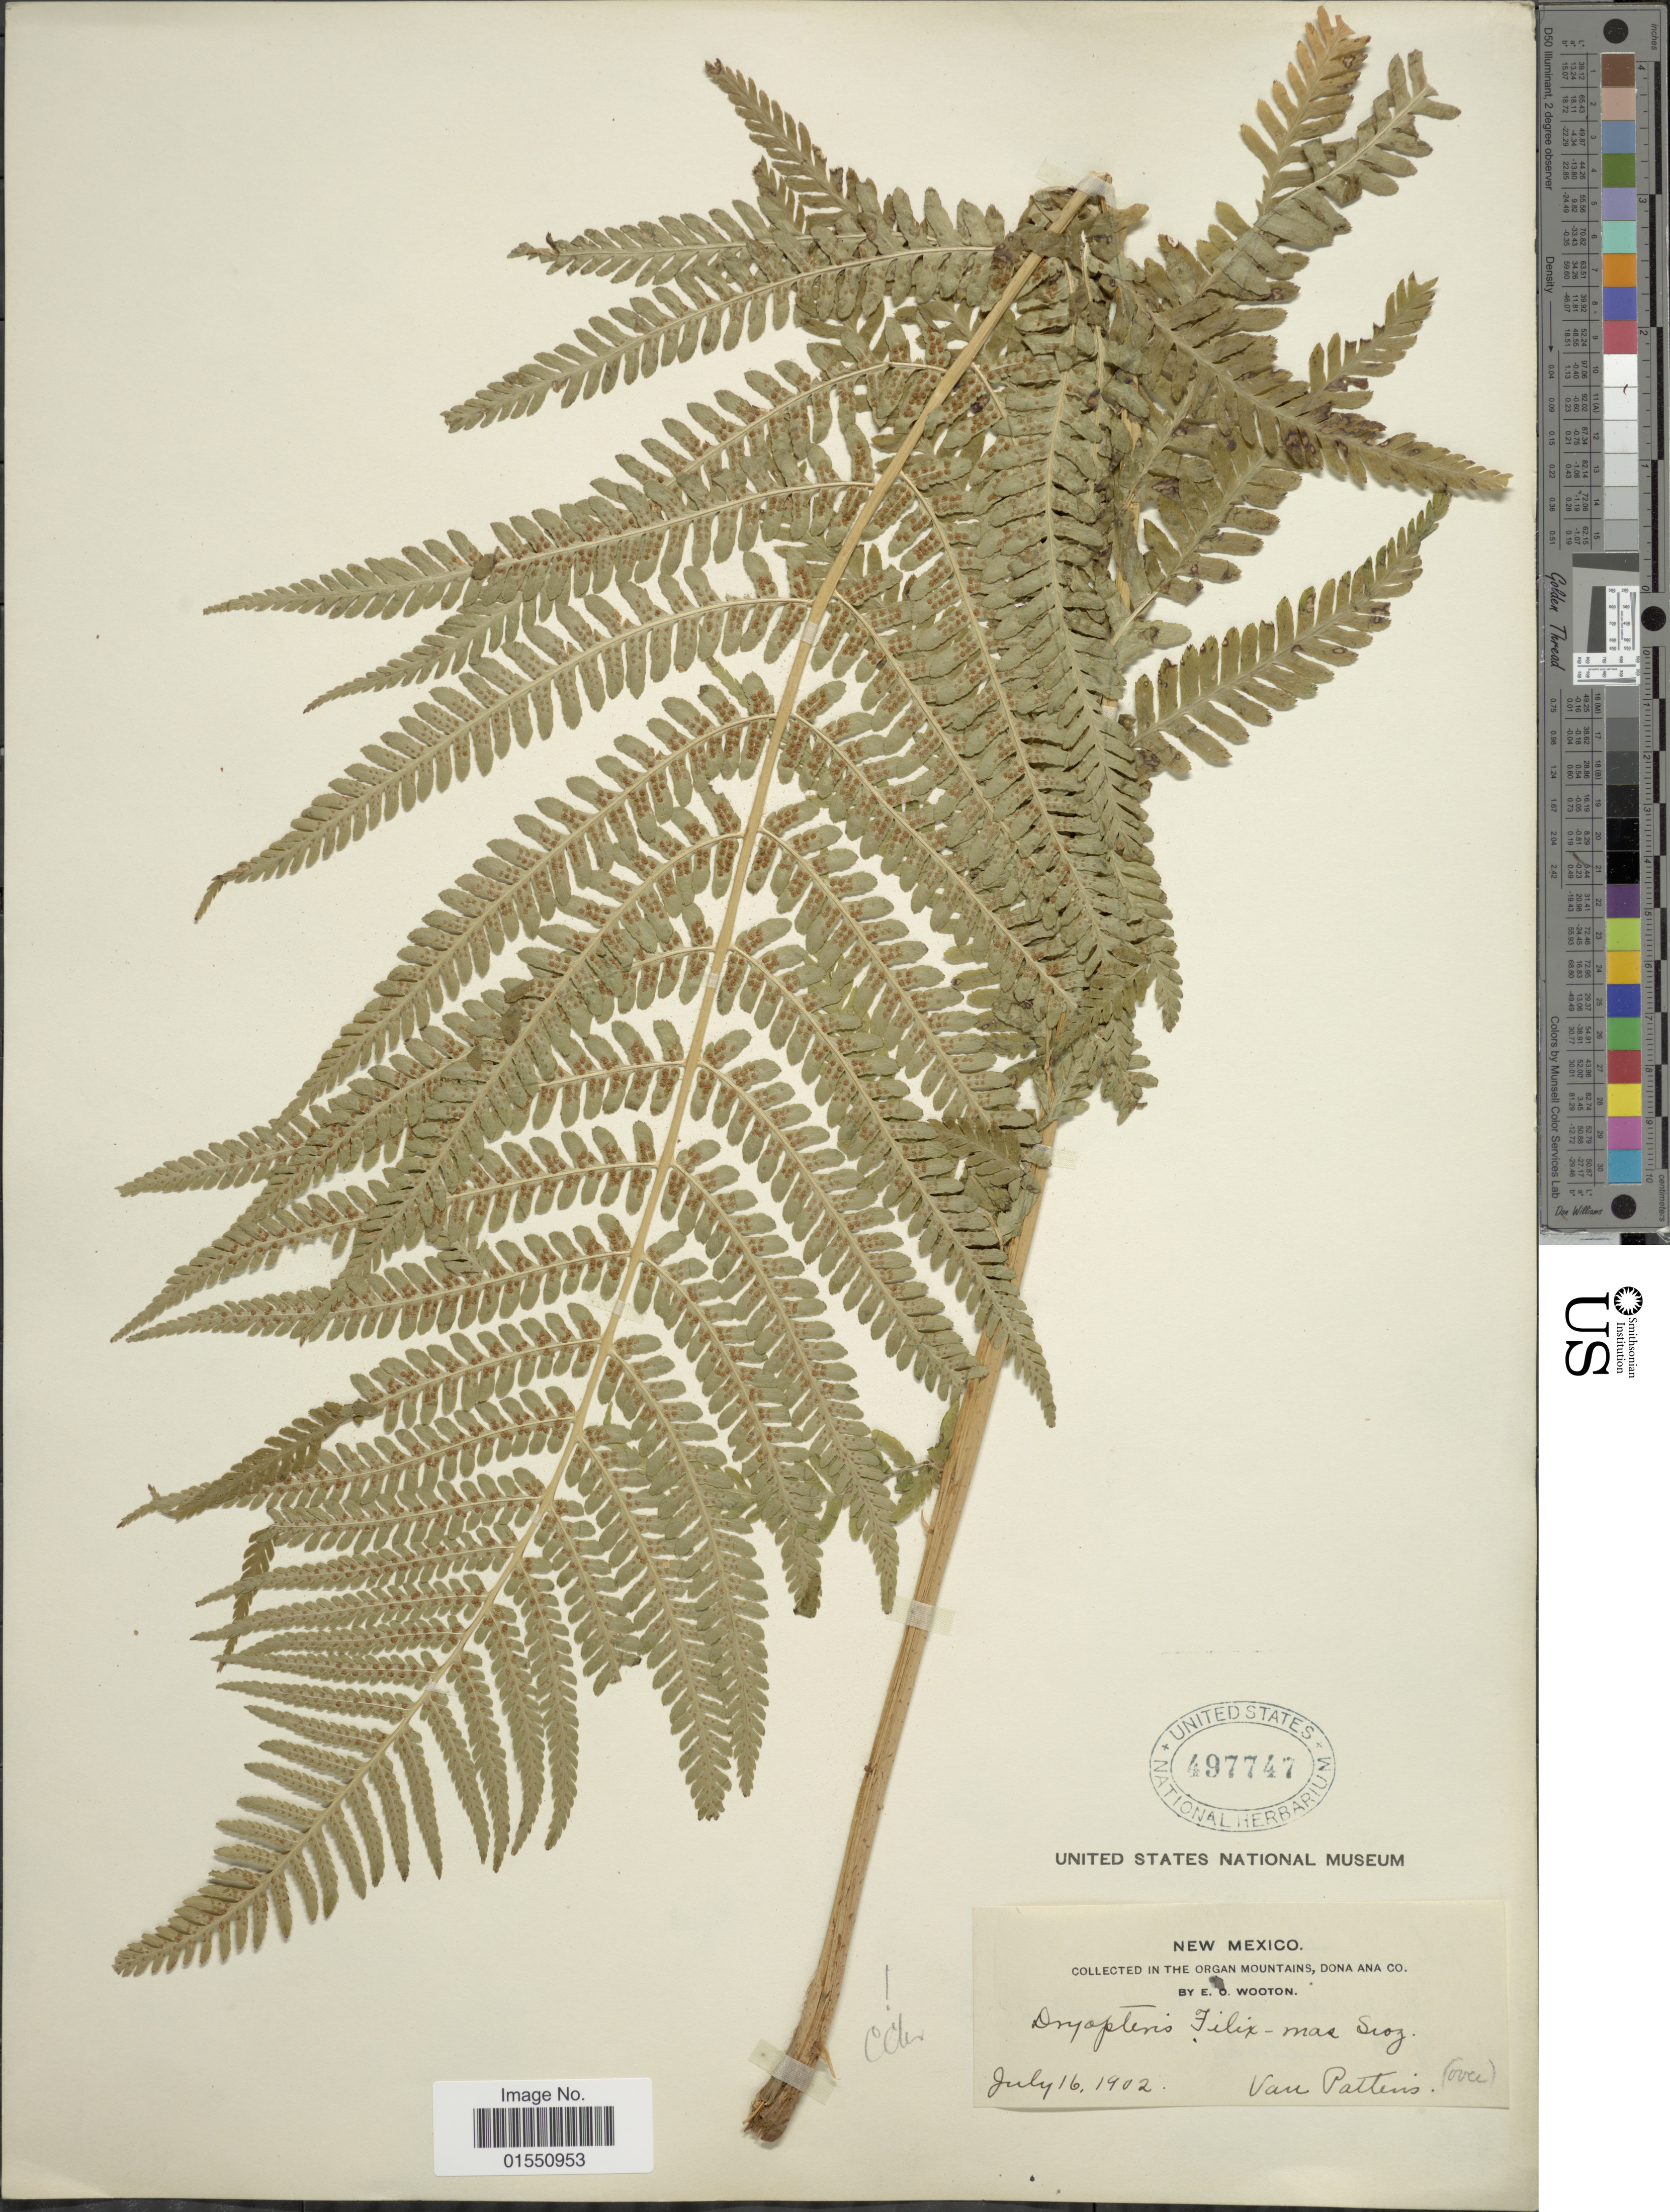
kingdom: Plantae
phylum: Tracheophyta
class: Polypodiopsida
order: Polypodiales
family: Dryopteridaceae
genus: Dryopteris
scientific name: Dryopteris filix-mas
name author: (L.) Schott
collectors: E. O. Wooton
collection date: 1903-07-16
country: United States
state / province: New Mexico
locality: Organ Mountains, Dona Ana County. Van Pattens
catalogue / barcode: US 497747